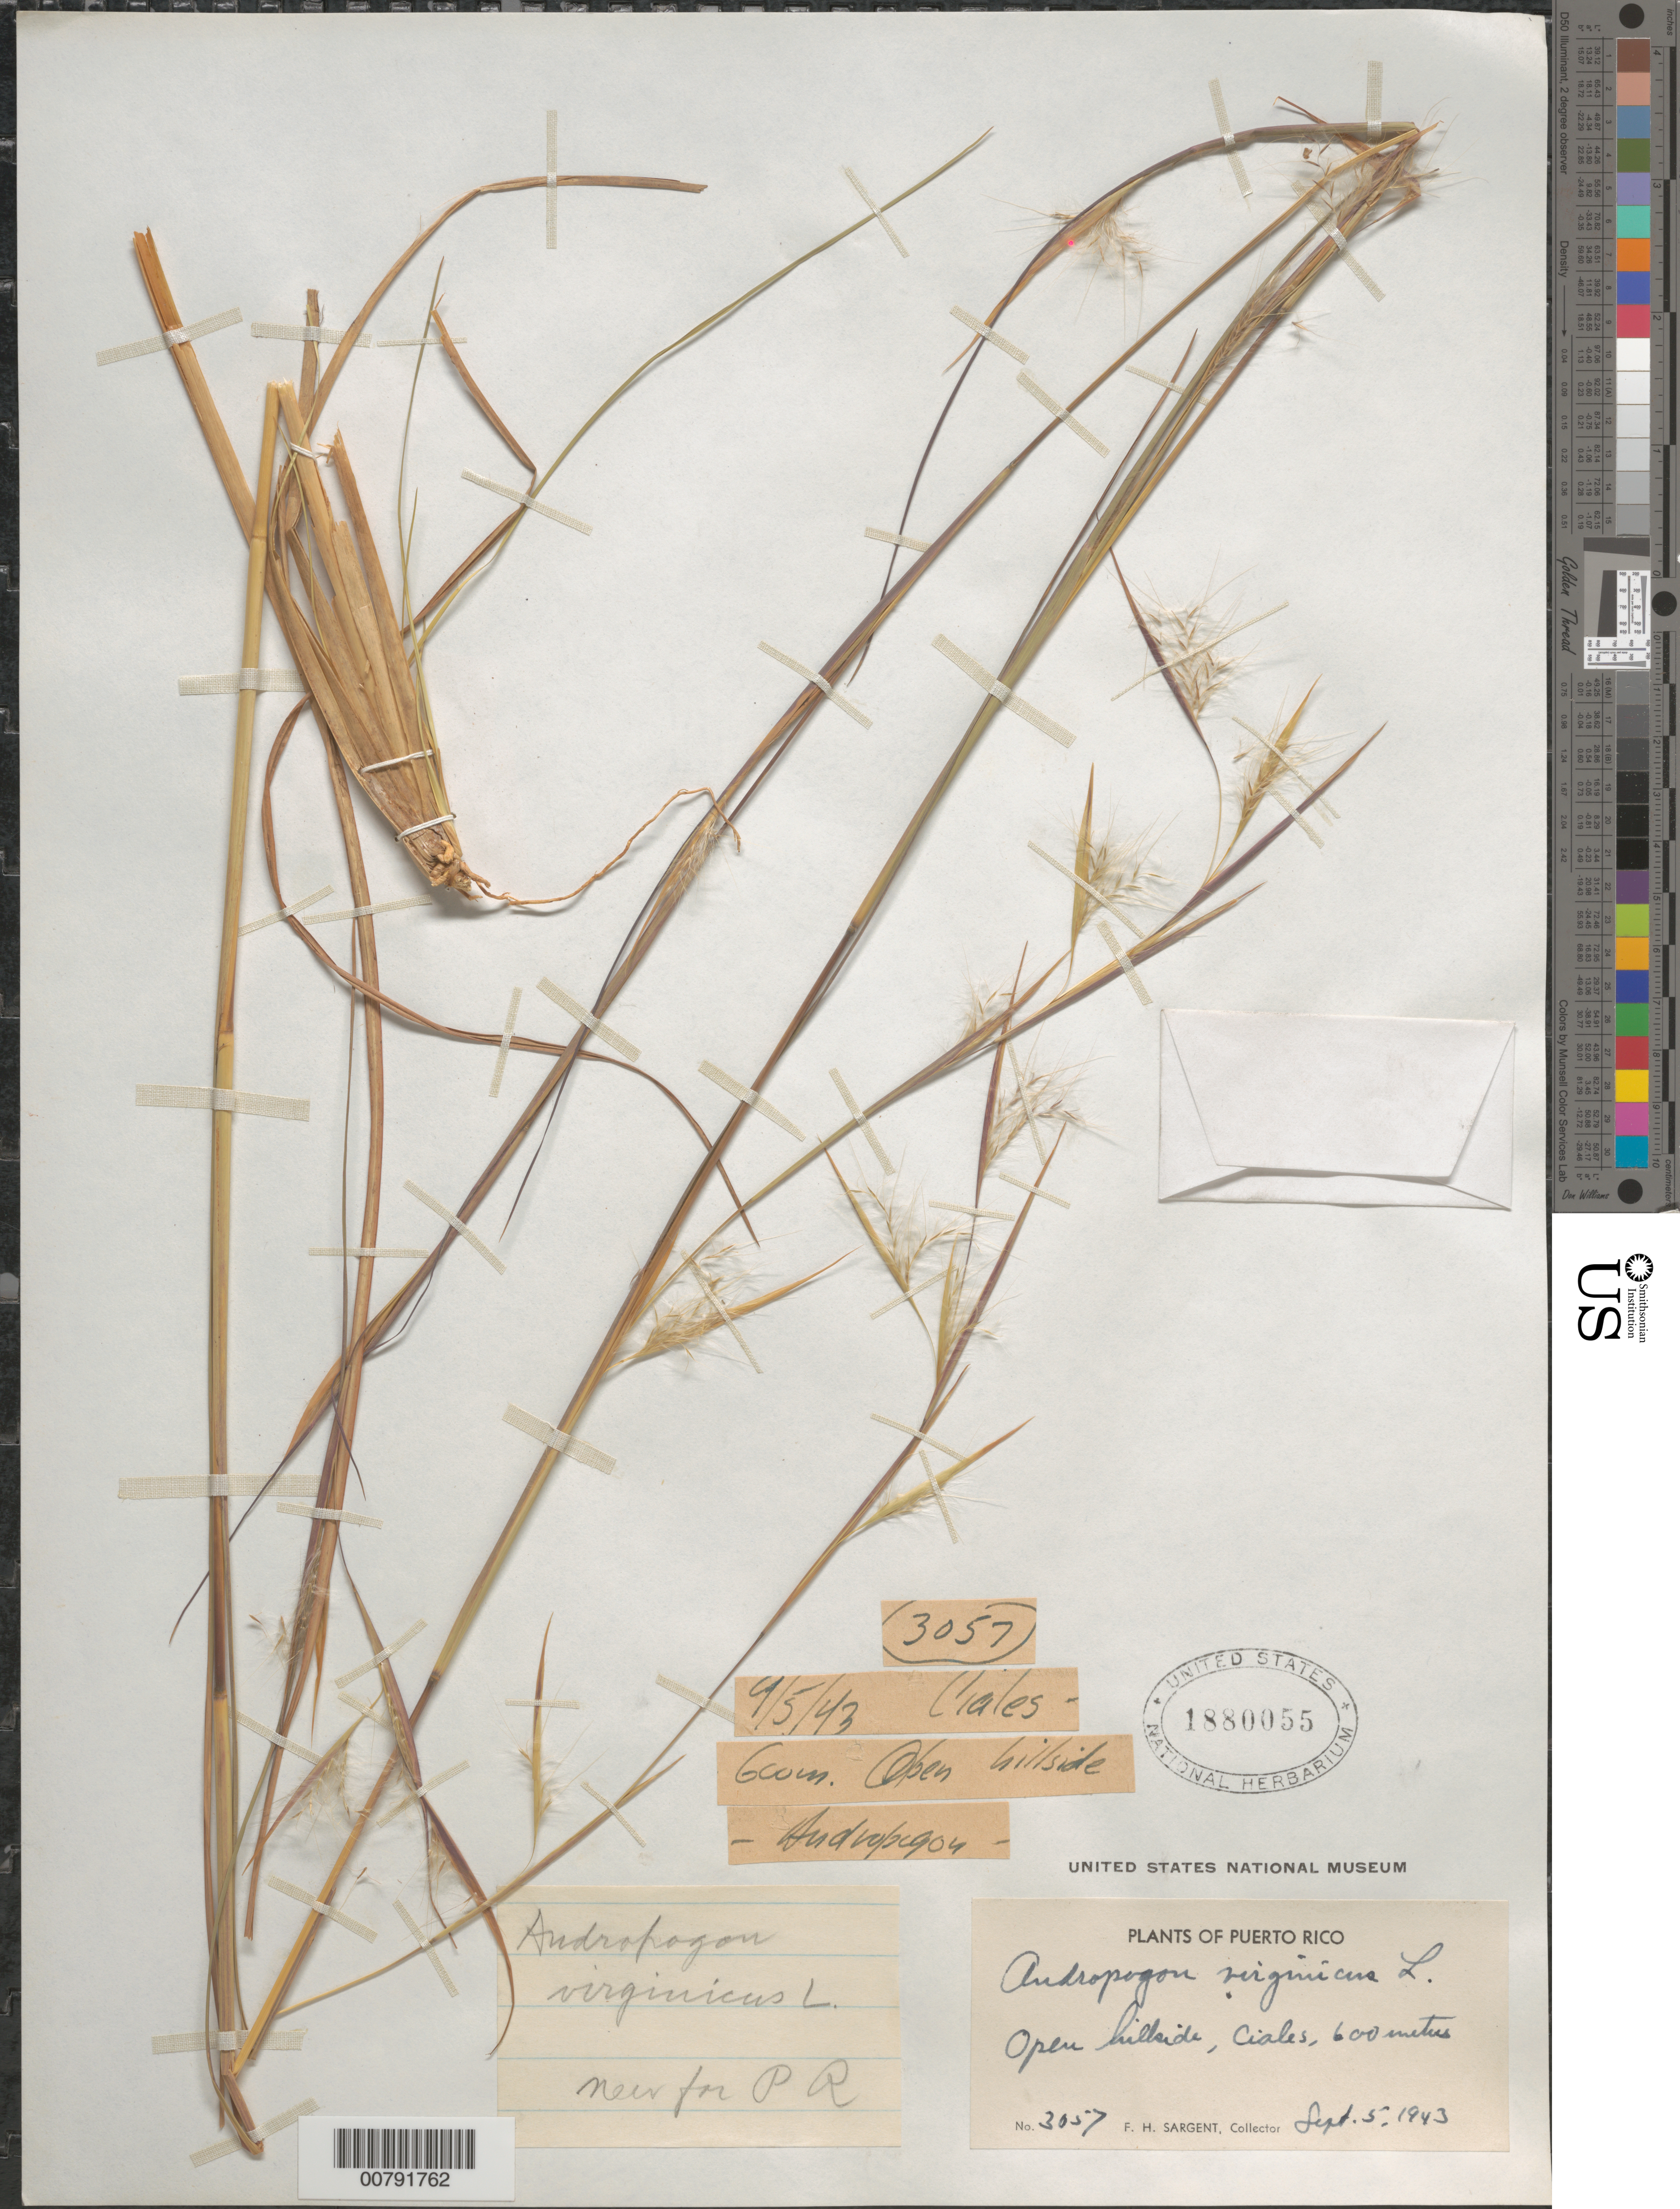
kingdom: Plantae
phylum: Tracheophyta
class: Liliopsida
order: Poales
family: Poaceae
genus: Andropogon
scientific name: Andropogon virginicus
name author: L.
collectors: F. H. Sargent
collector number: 3057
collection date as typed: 05 Sep 1943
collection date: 1943-09-05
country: Puerto Rico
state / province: Ciales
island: Puerto Rico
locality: Ciales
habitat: Open hillside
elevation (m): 600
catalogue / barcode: US 1880055